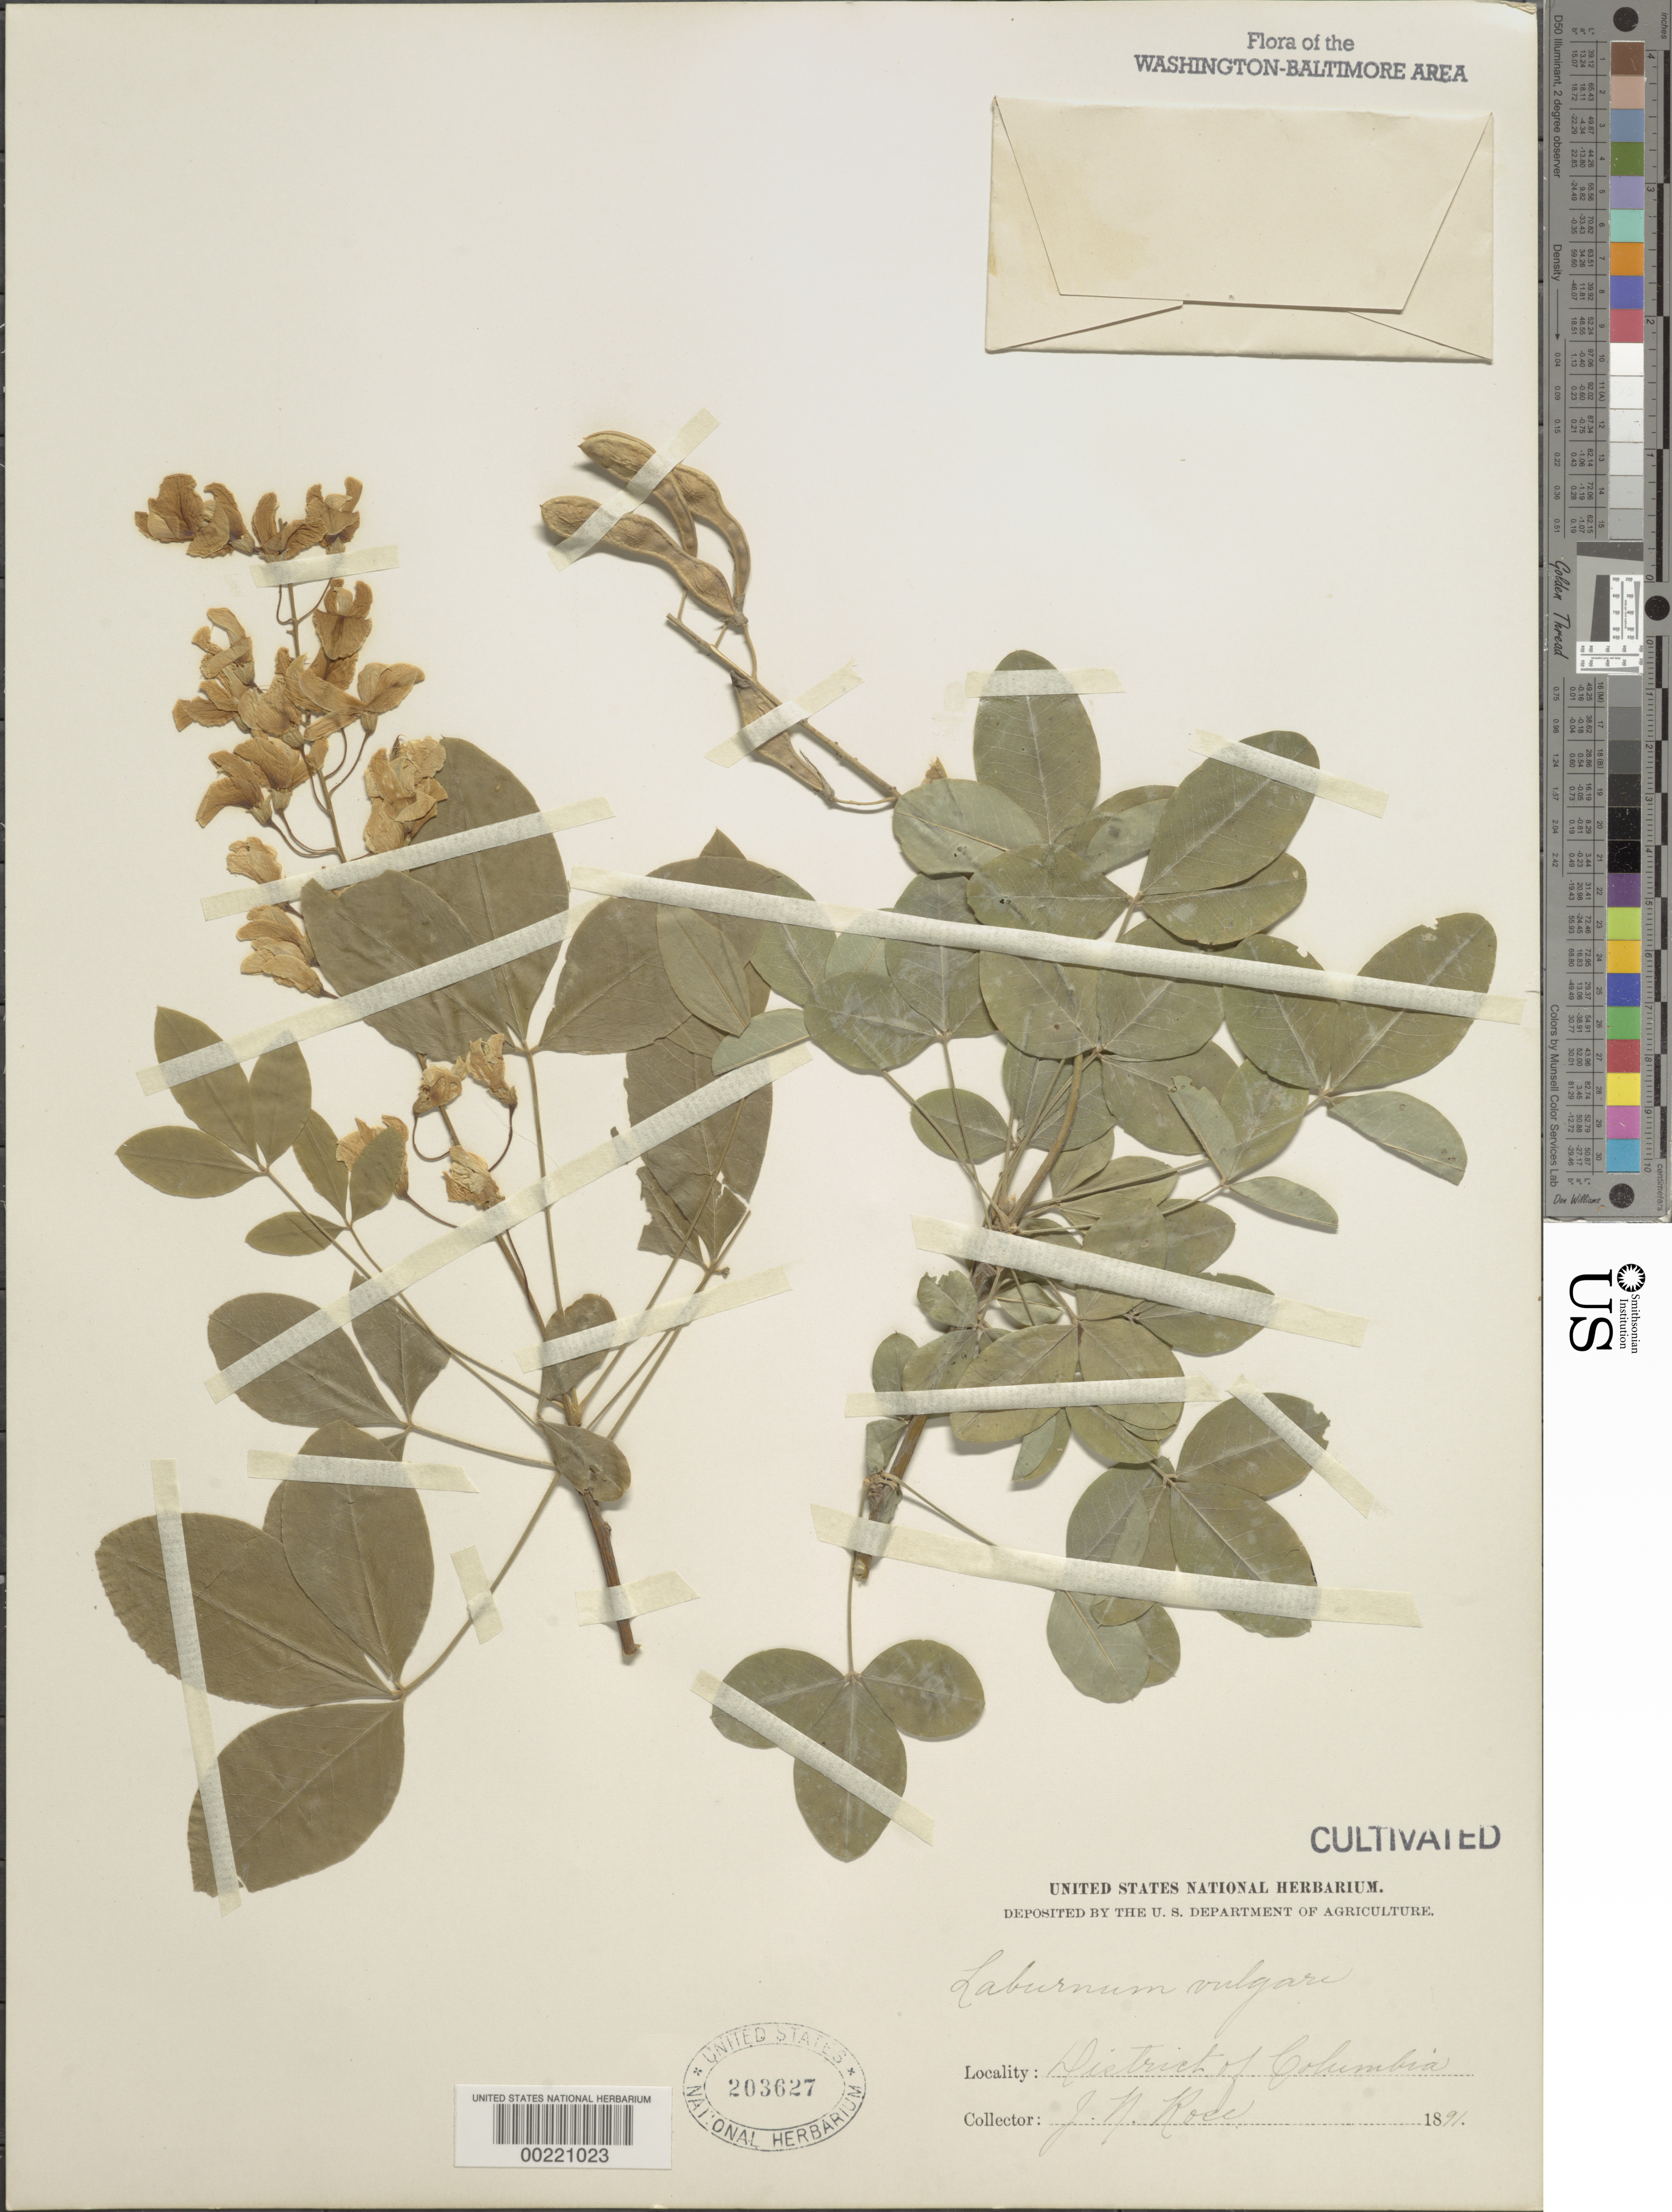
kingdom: Plantae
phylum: Tracheophyta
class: Magnoliopsida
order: Fabales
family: Fabaceae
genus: Laburnum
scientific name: Laburnum anagyroides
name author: Medik.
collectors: J. N. Rose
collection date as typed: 1891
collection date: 1891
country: United States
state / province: District of Columbia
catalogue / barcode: US 203627